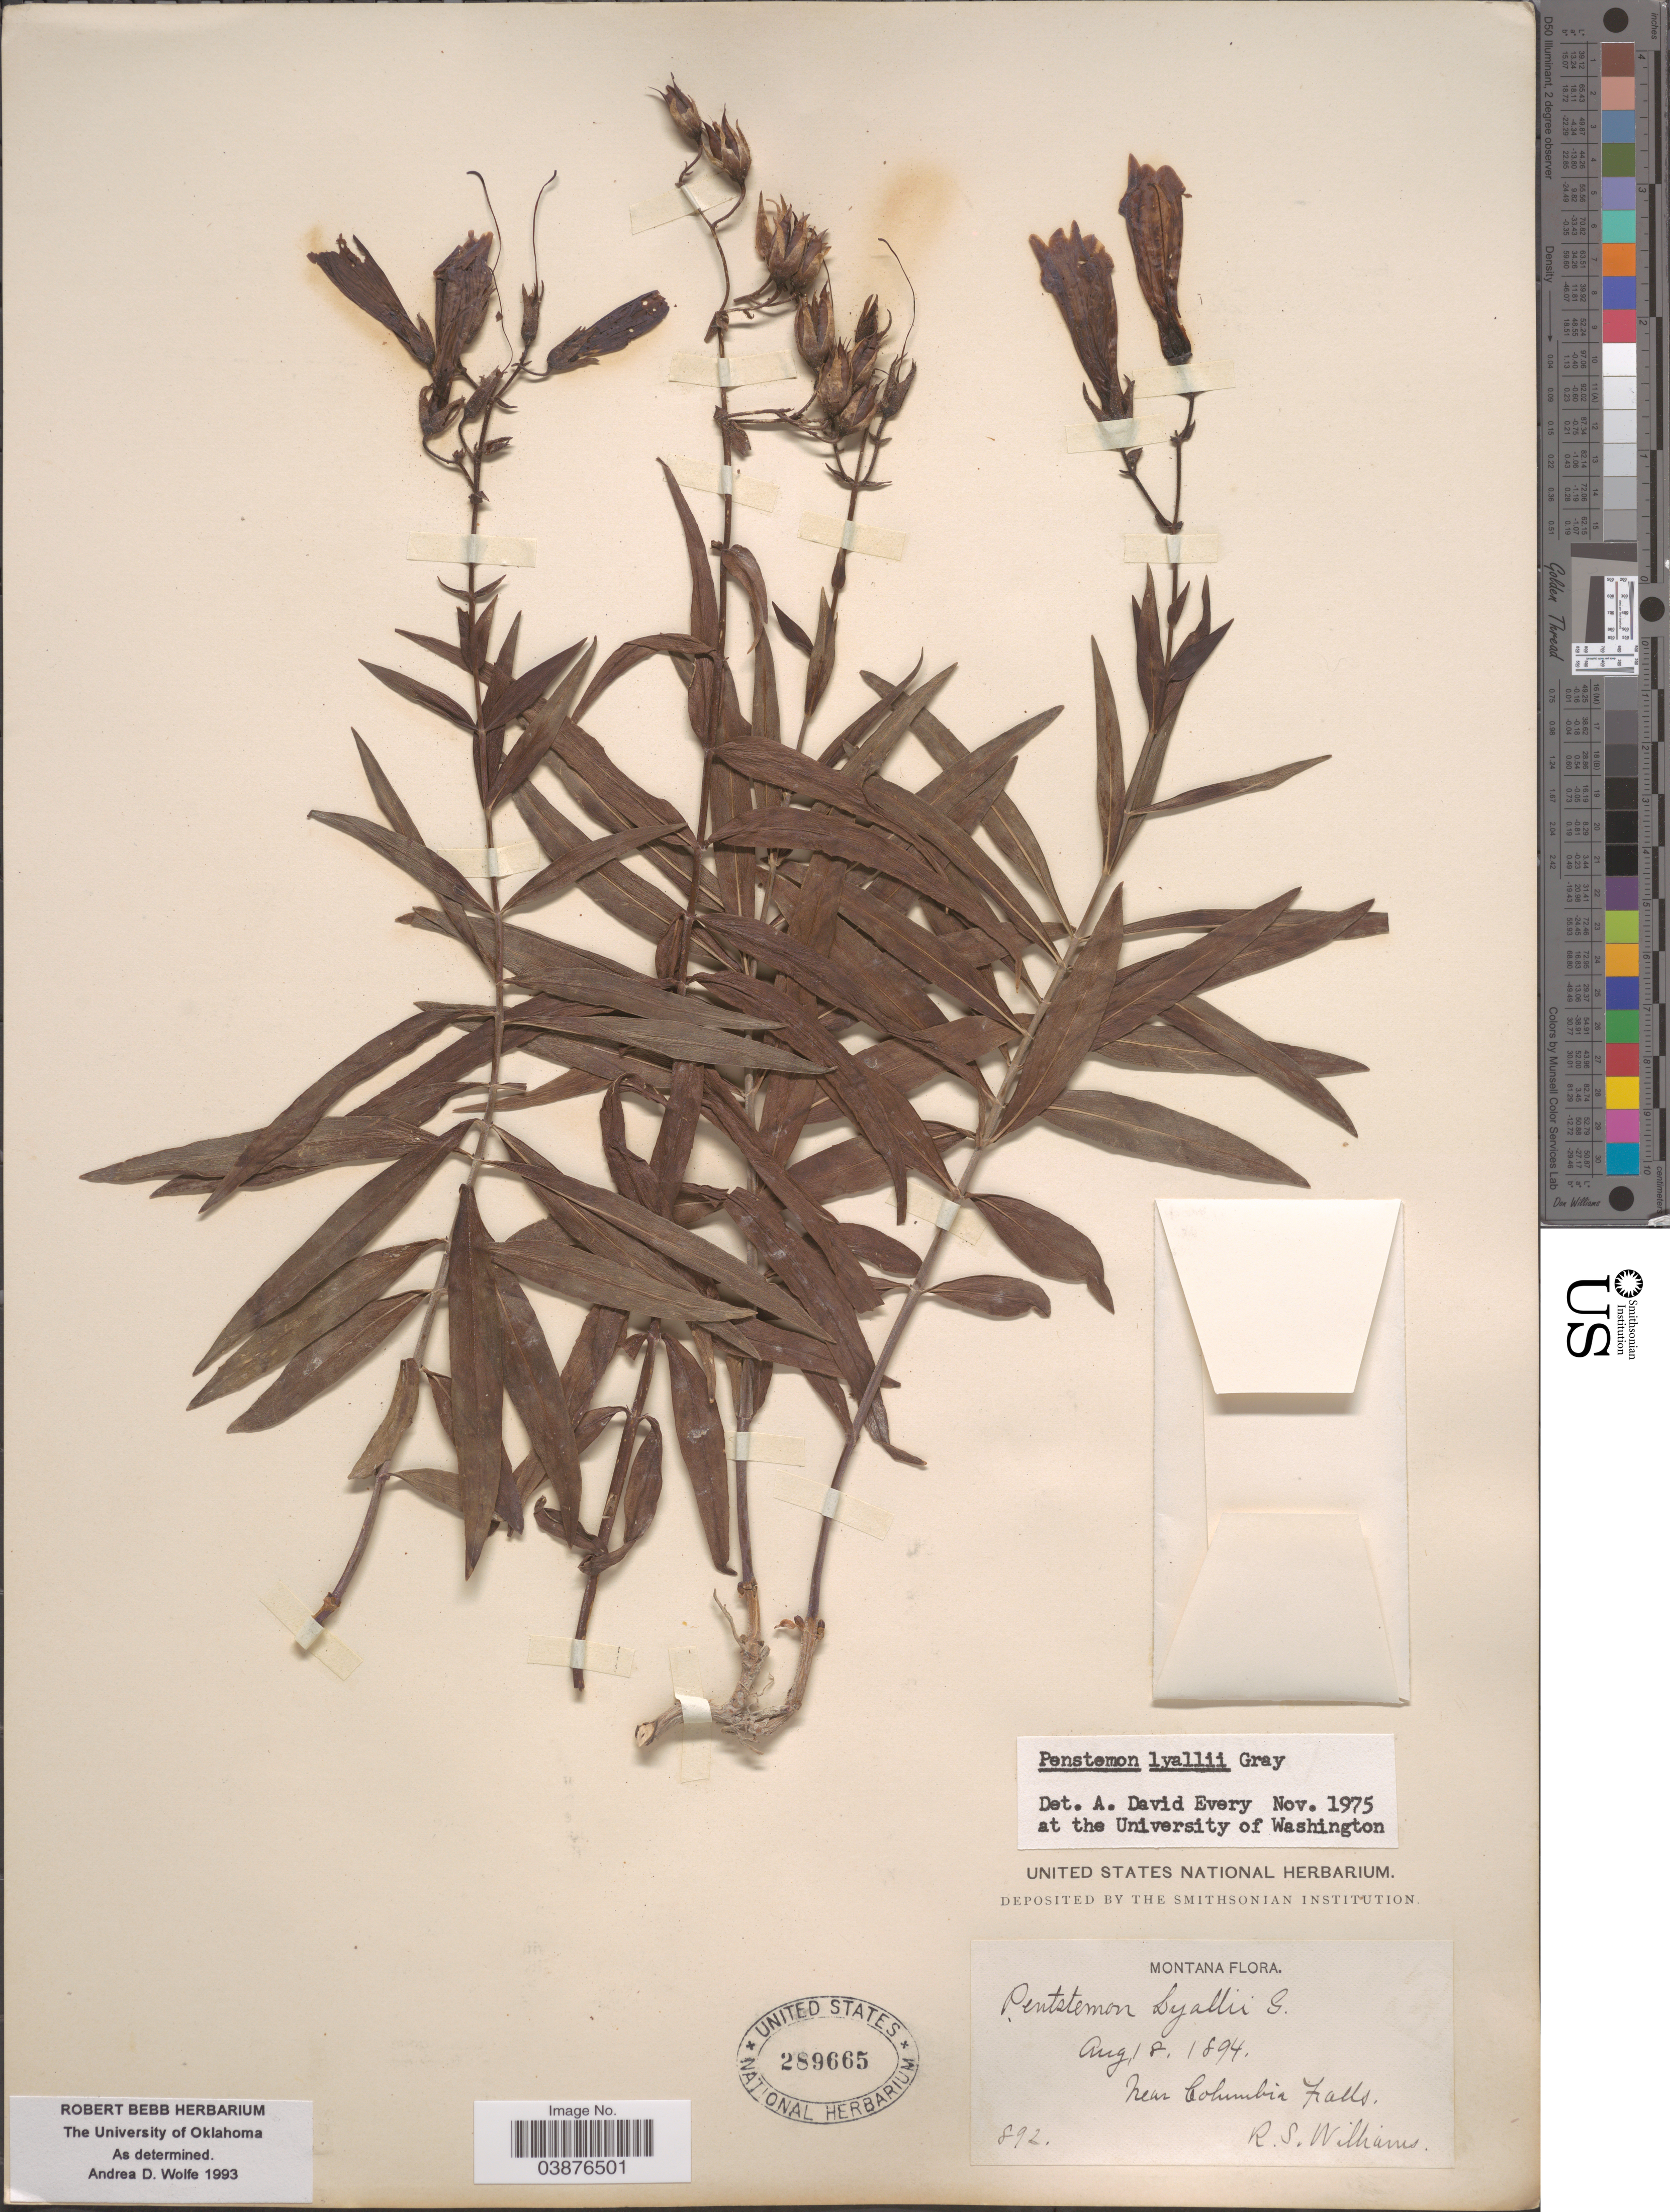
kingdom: Plantae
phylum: Tracheophyta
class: Magnoliopsida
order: Lamiales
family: Plantaginaceae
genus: Penstemon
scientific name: Penstemon lyallii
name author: (A. Gray) A. Gray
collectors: R. S. Williams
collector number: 892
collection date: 1894-08-18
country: United States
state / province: Montana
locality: Near Columbia Falls.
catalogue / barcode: US 289665